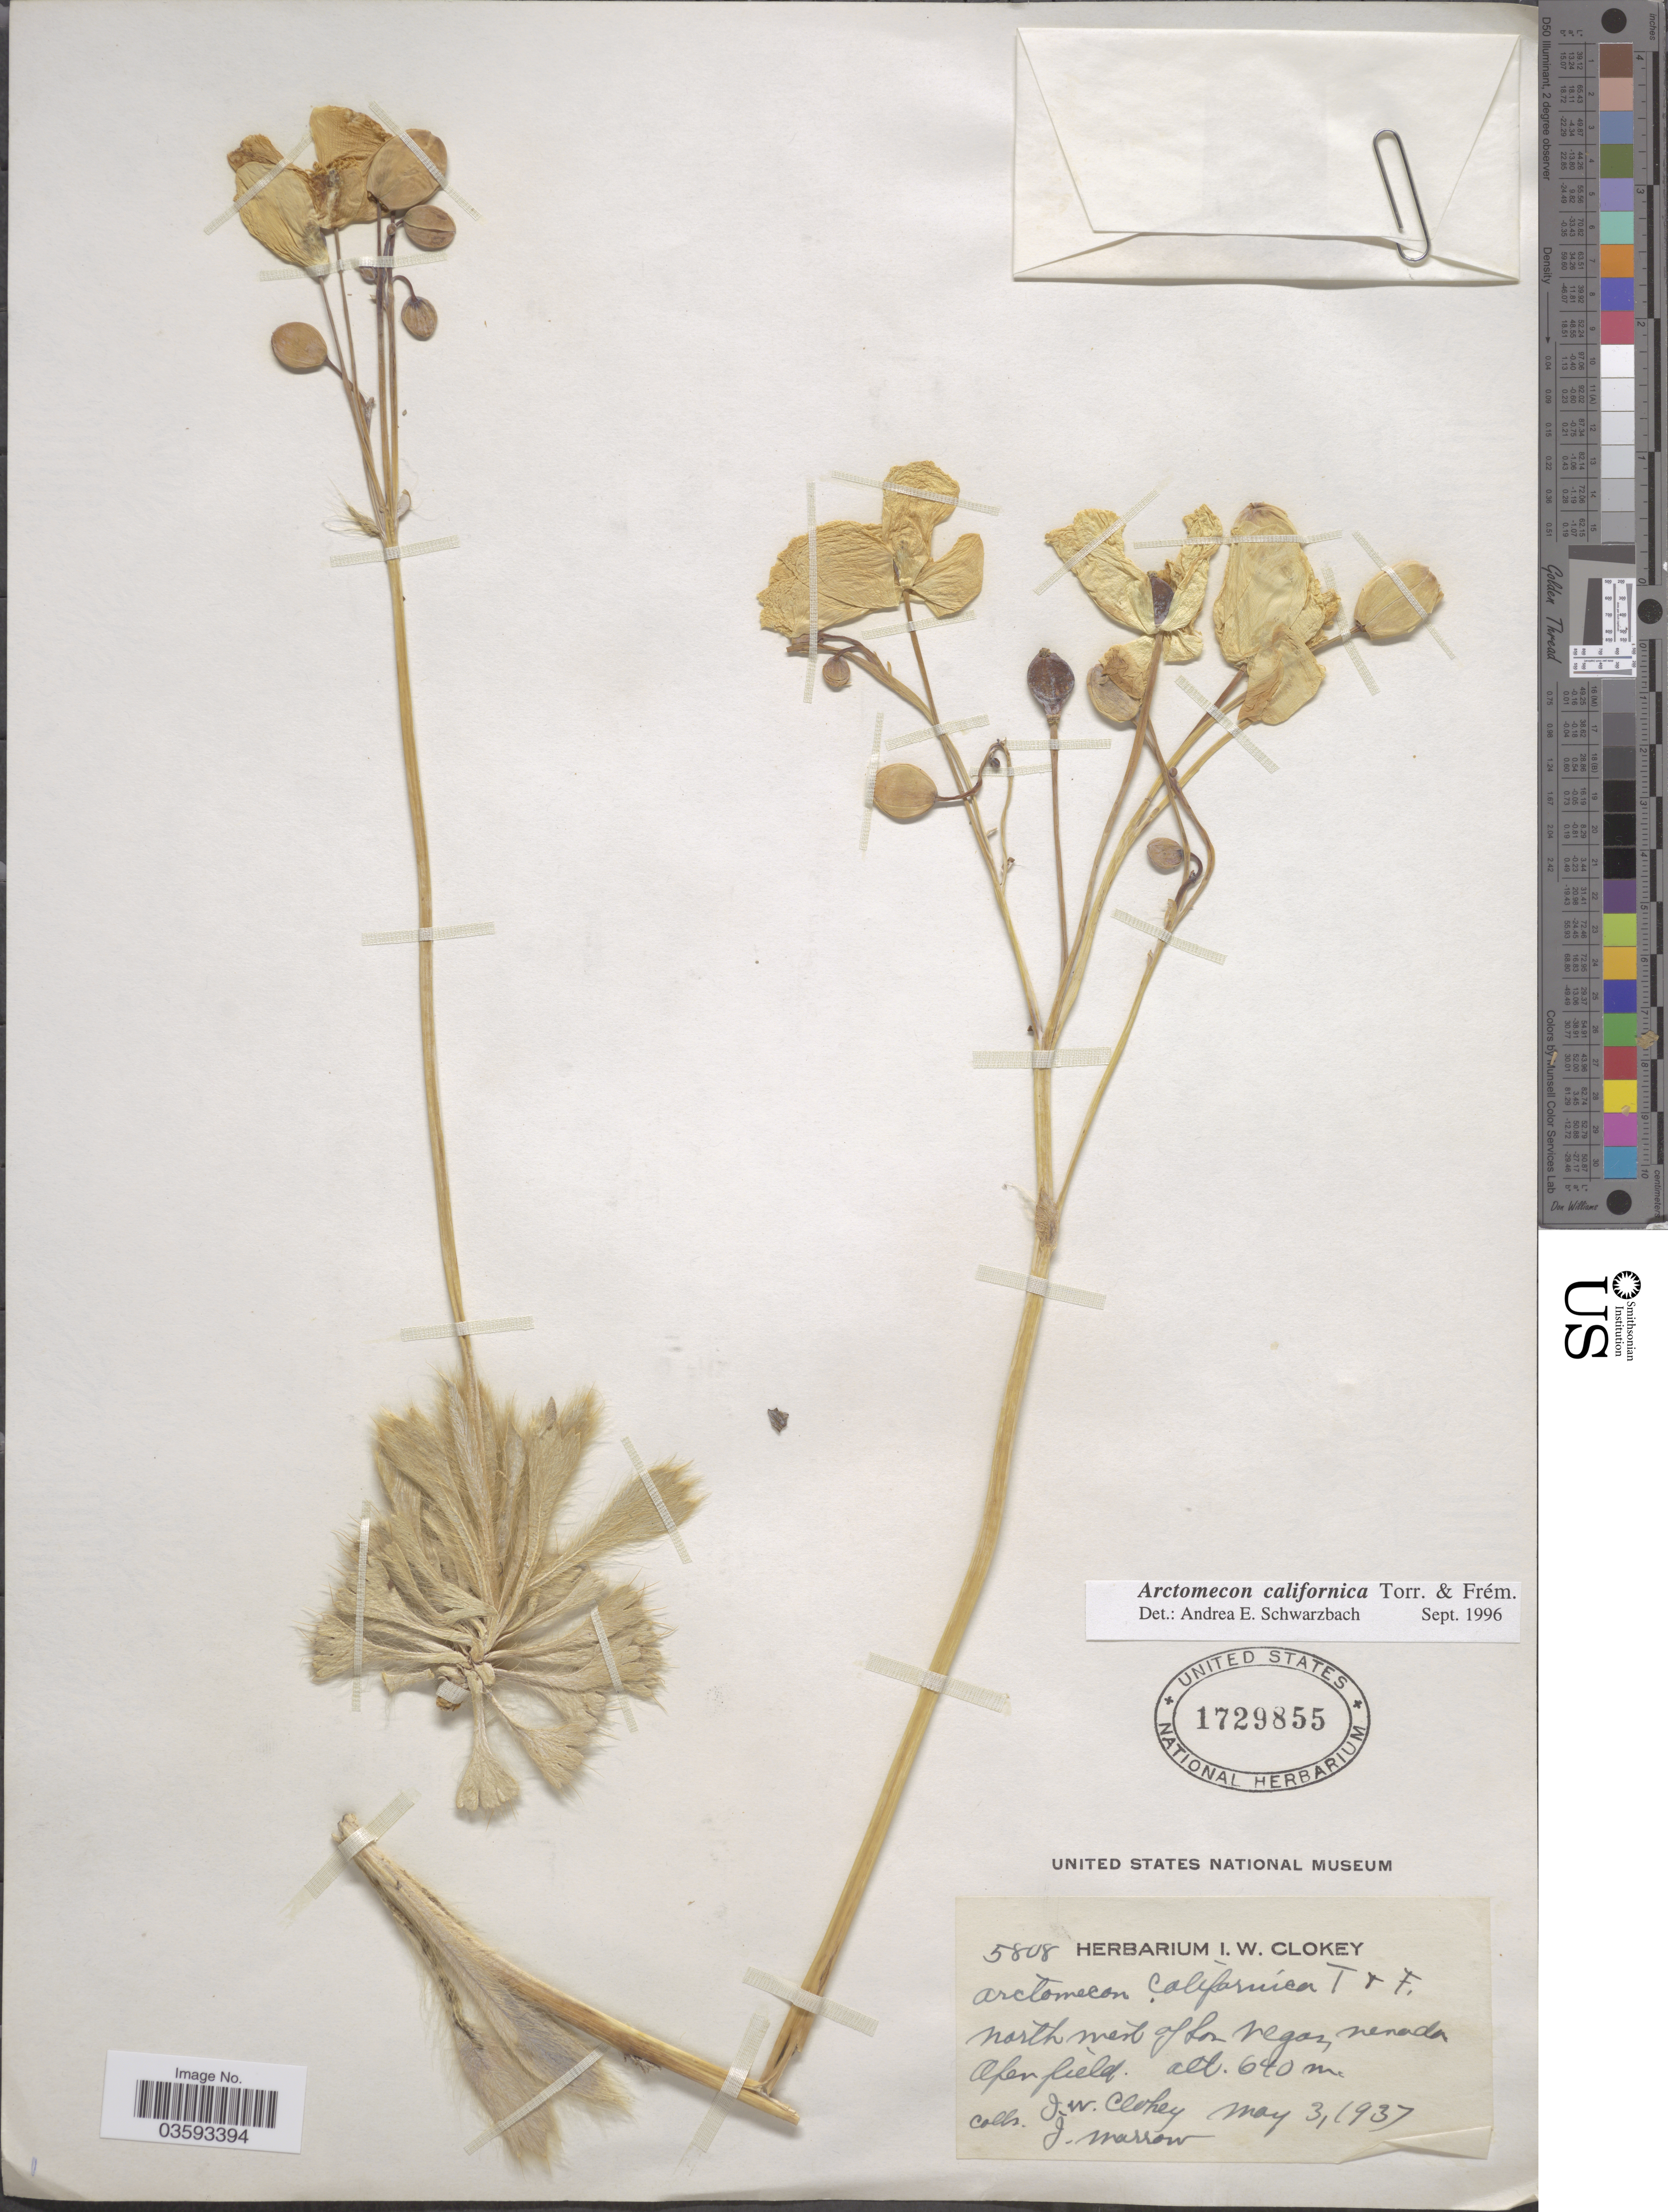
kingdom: Plantae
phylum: Tracheophyta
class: Magnoliopsida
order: Ranunculales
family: Papaveraceae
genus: Arctomecon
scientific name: Arctomecon californica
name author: Torr. & Frém.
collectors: I. W. Clokey & J. Marrow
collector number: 5808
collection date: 1937-05-03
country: United States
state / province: Nevada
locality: North west of Las Vegas, open field.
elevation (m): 640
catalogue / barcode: US 1729855